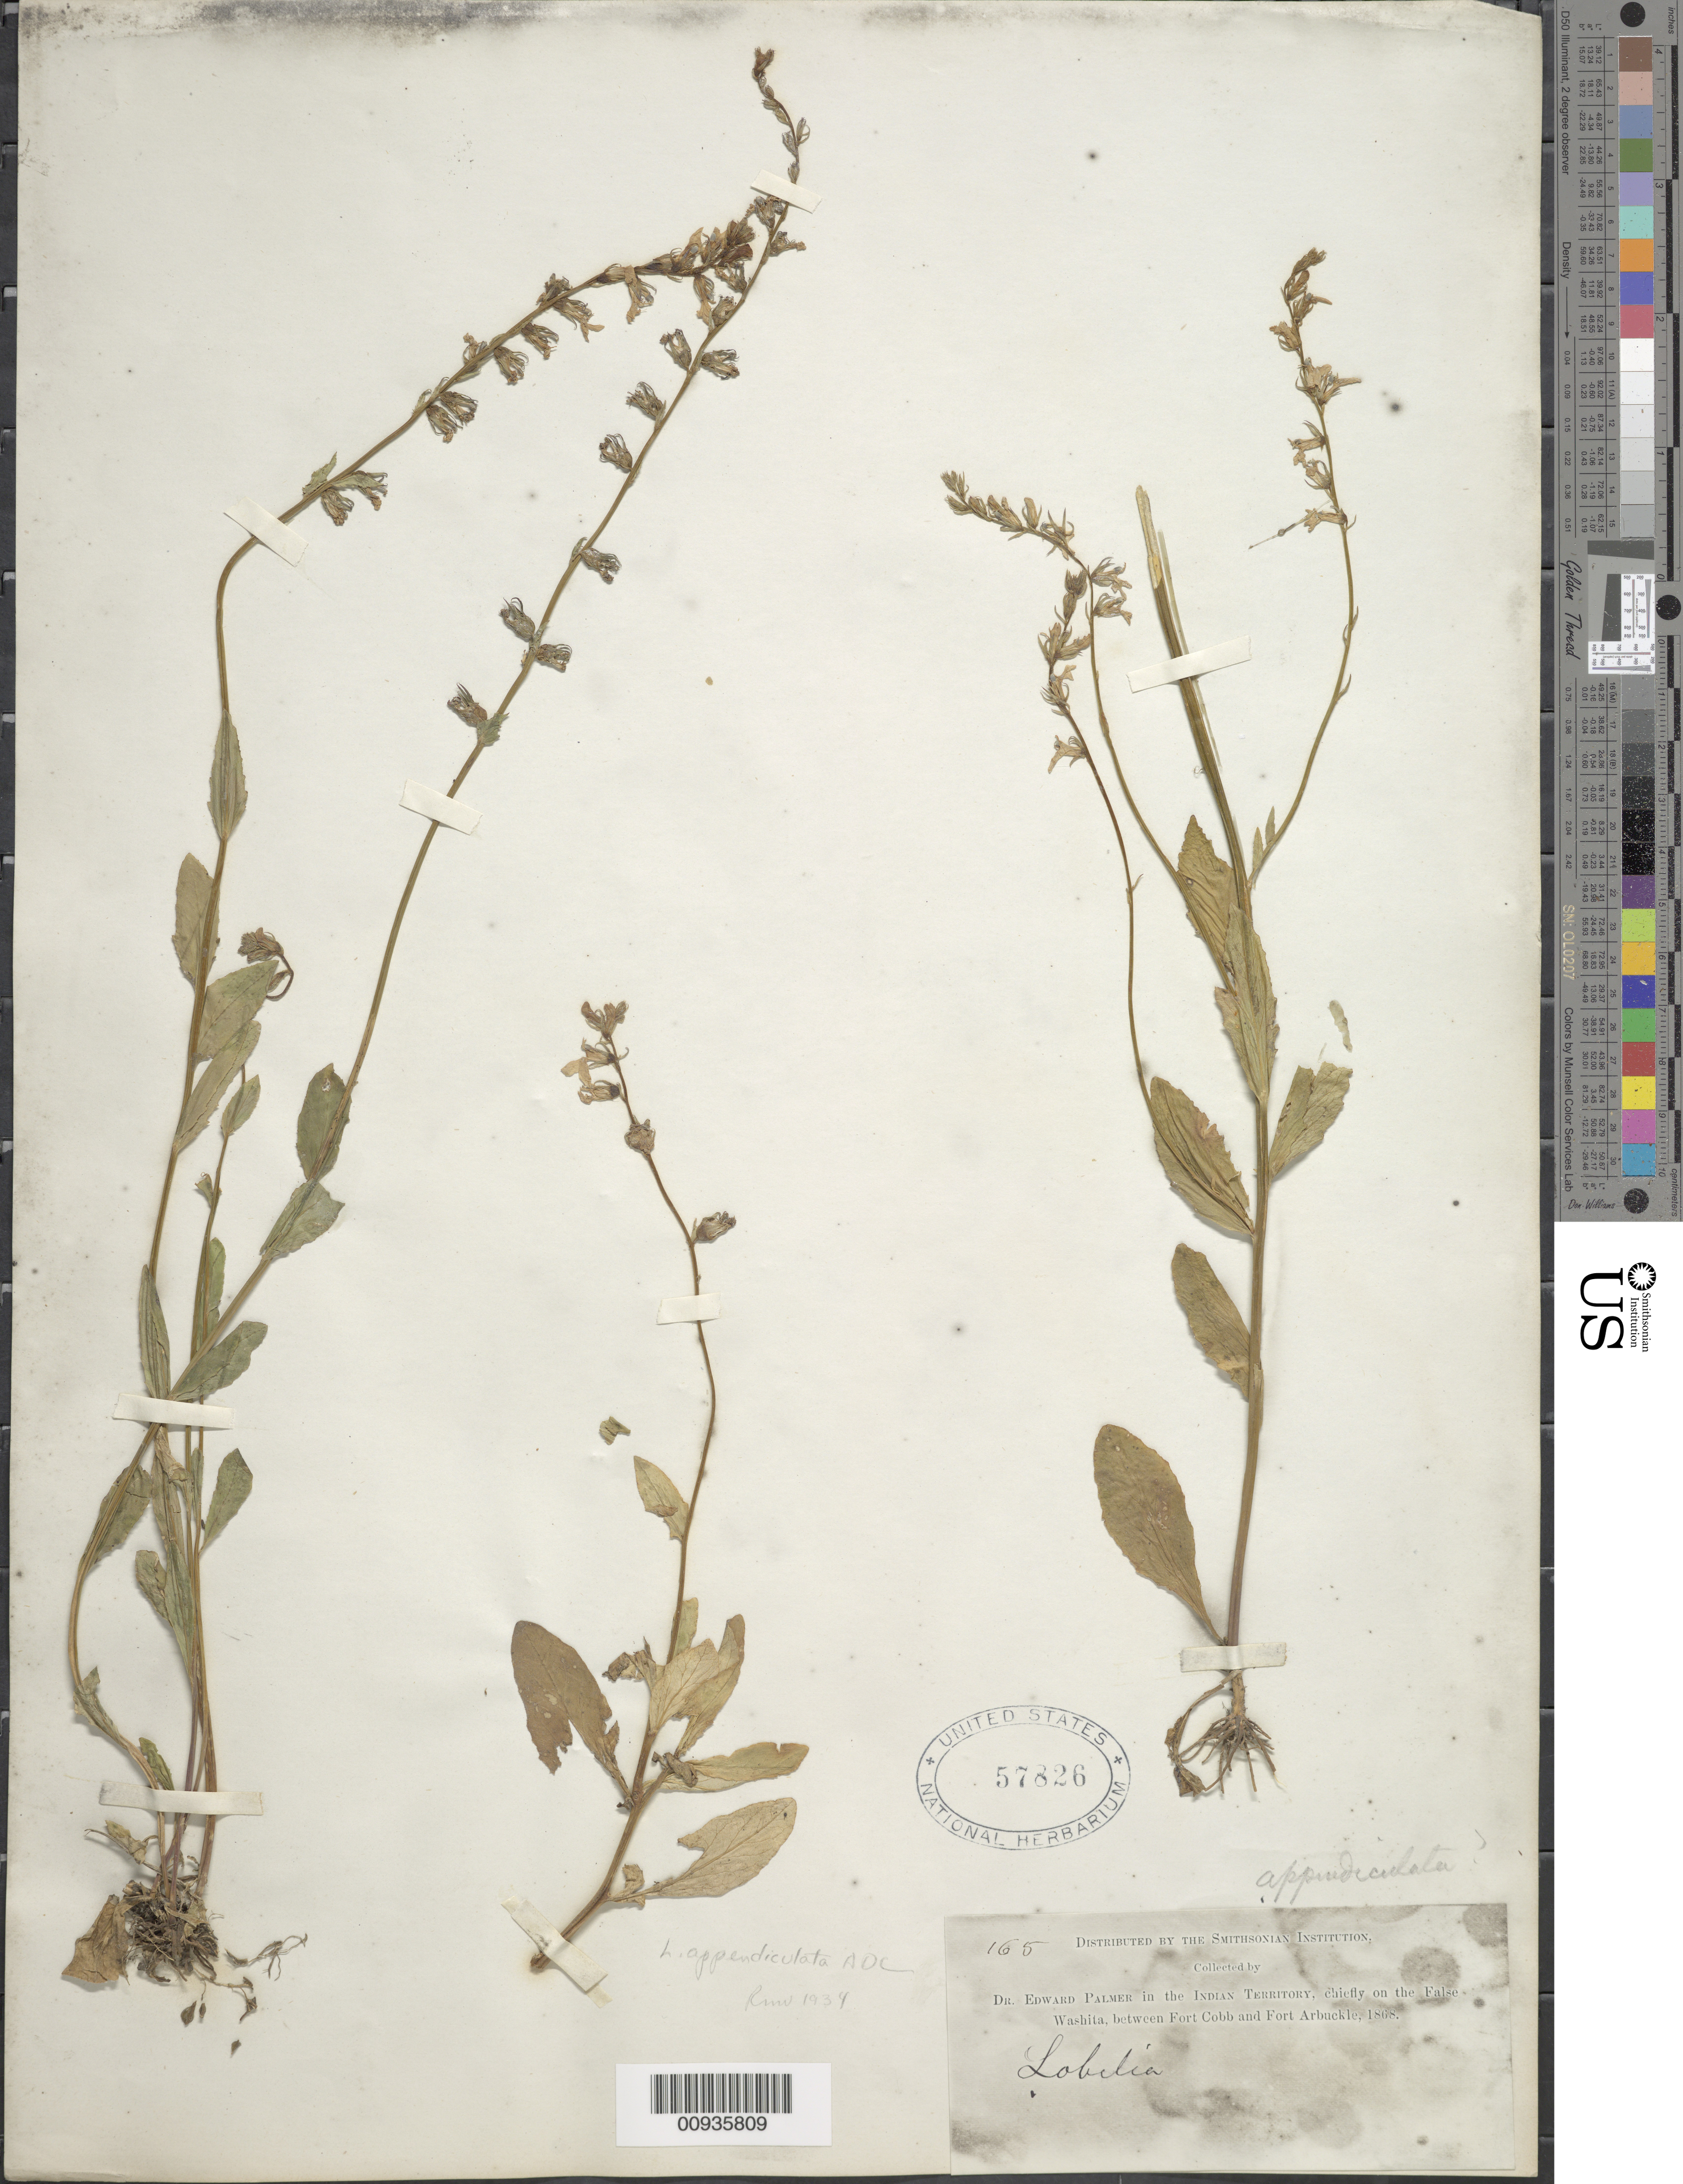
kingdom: Plantae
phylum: Tracheophyta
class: Magnoliopsida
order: Asterales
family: Campanulaceae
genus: Lobelia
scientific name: Lobelia appendiculata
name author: A. DC.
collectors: E. Palmer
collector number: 165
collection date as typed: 1868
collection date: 1868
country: United States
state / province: Oklahoma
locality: False Washita, between Fort cobb and Fort Arbuckle.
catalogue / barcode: US 57826